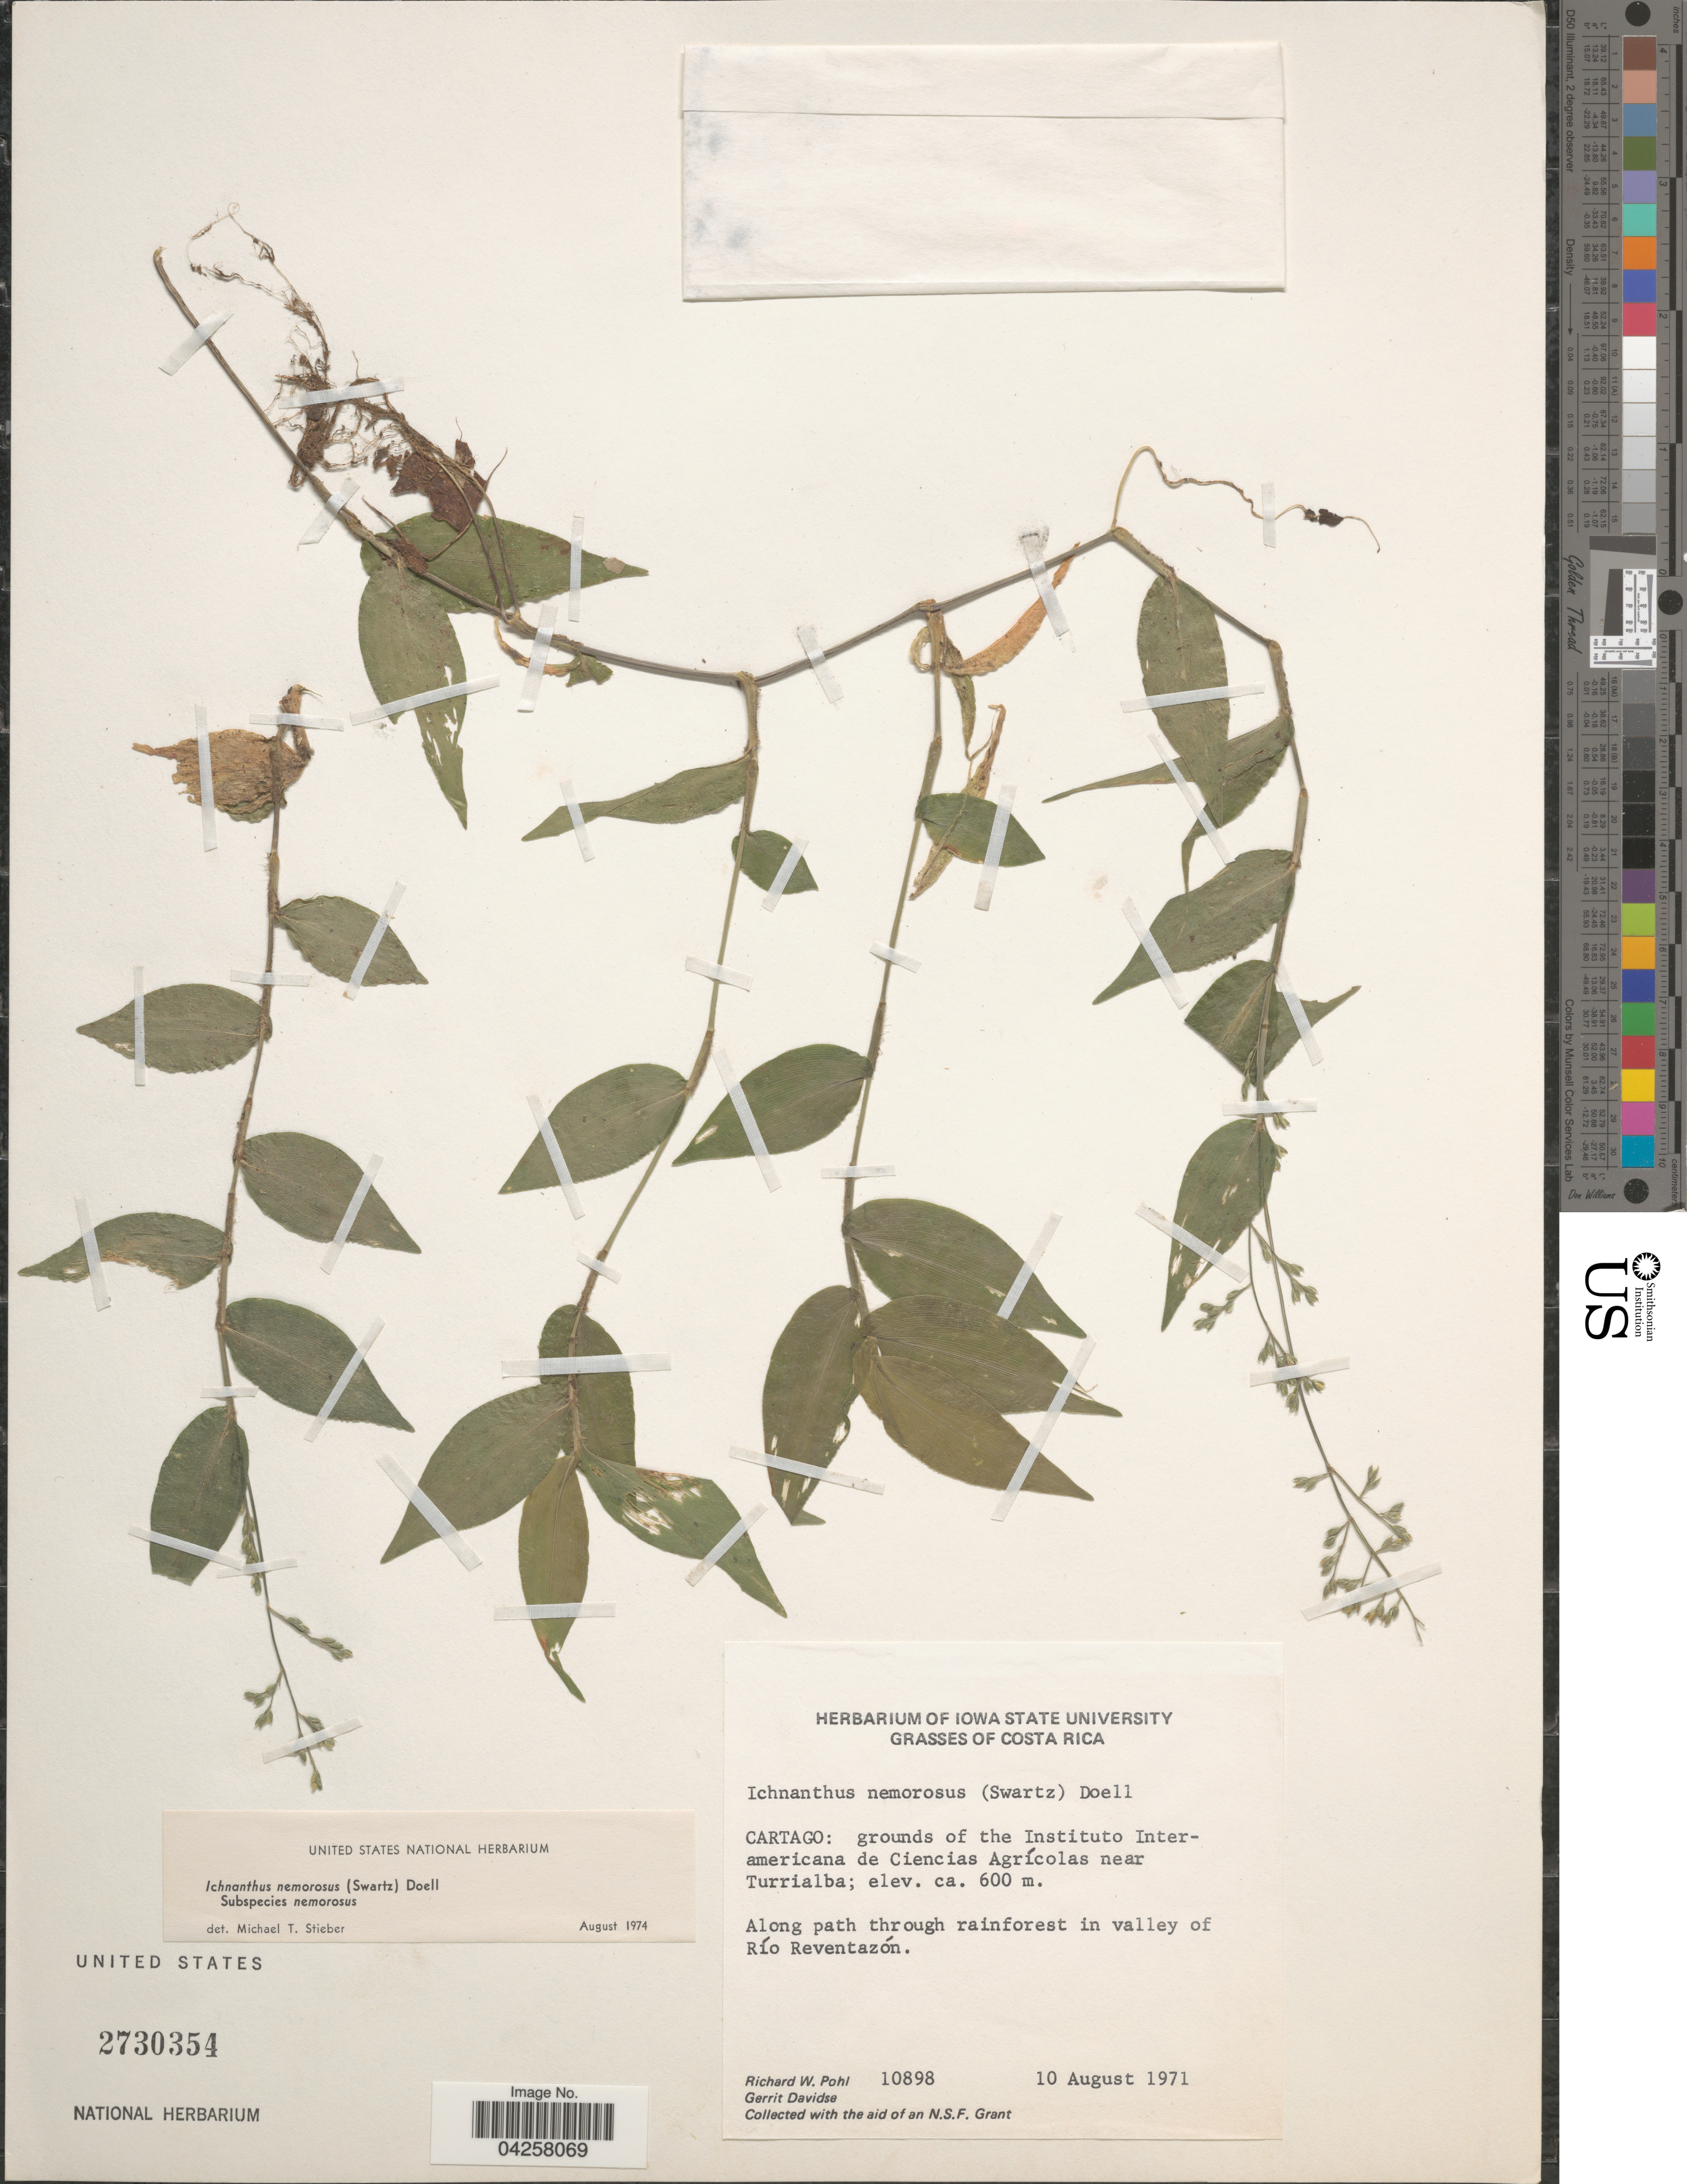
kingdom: Plantae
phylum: Tracheophyta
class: Liliopsida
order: Poales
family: Poaceae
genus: Ichnanthus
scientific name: Ichnanthus nemorosus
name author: (Sw.) Döll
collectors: R. W. Pohl & G. Davidse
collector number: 10898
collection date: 1971-08-10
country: Costa Rica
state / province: Cartago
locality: Grounds of the Instituto Interamericana de Ciencias Agrícolas near Turrialba.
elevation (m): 600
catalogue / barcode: US 2730354